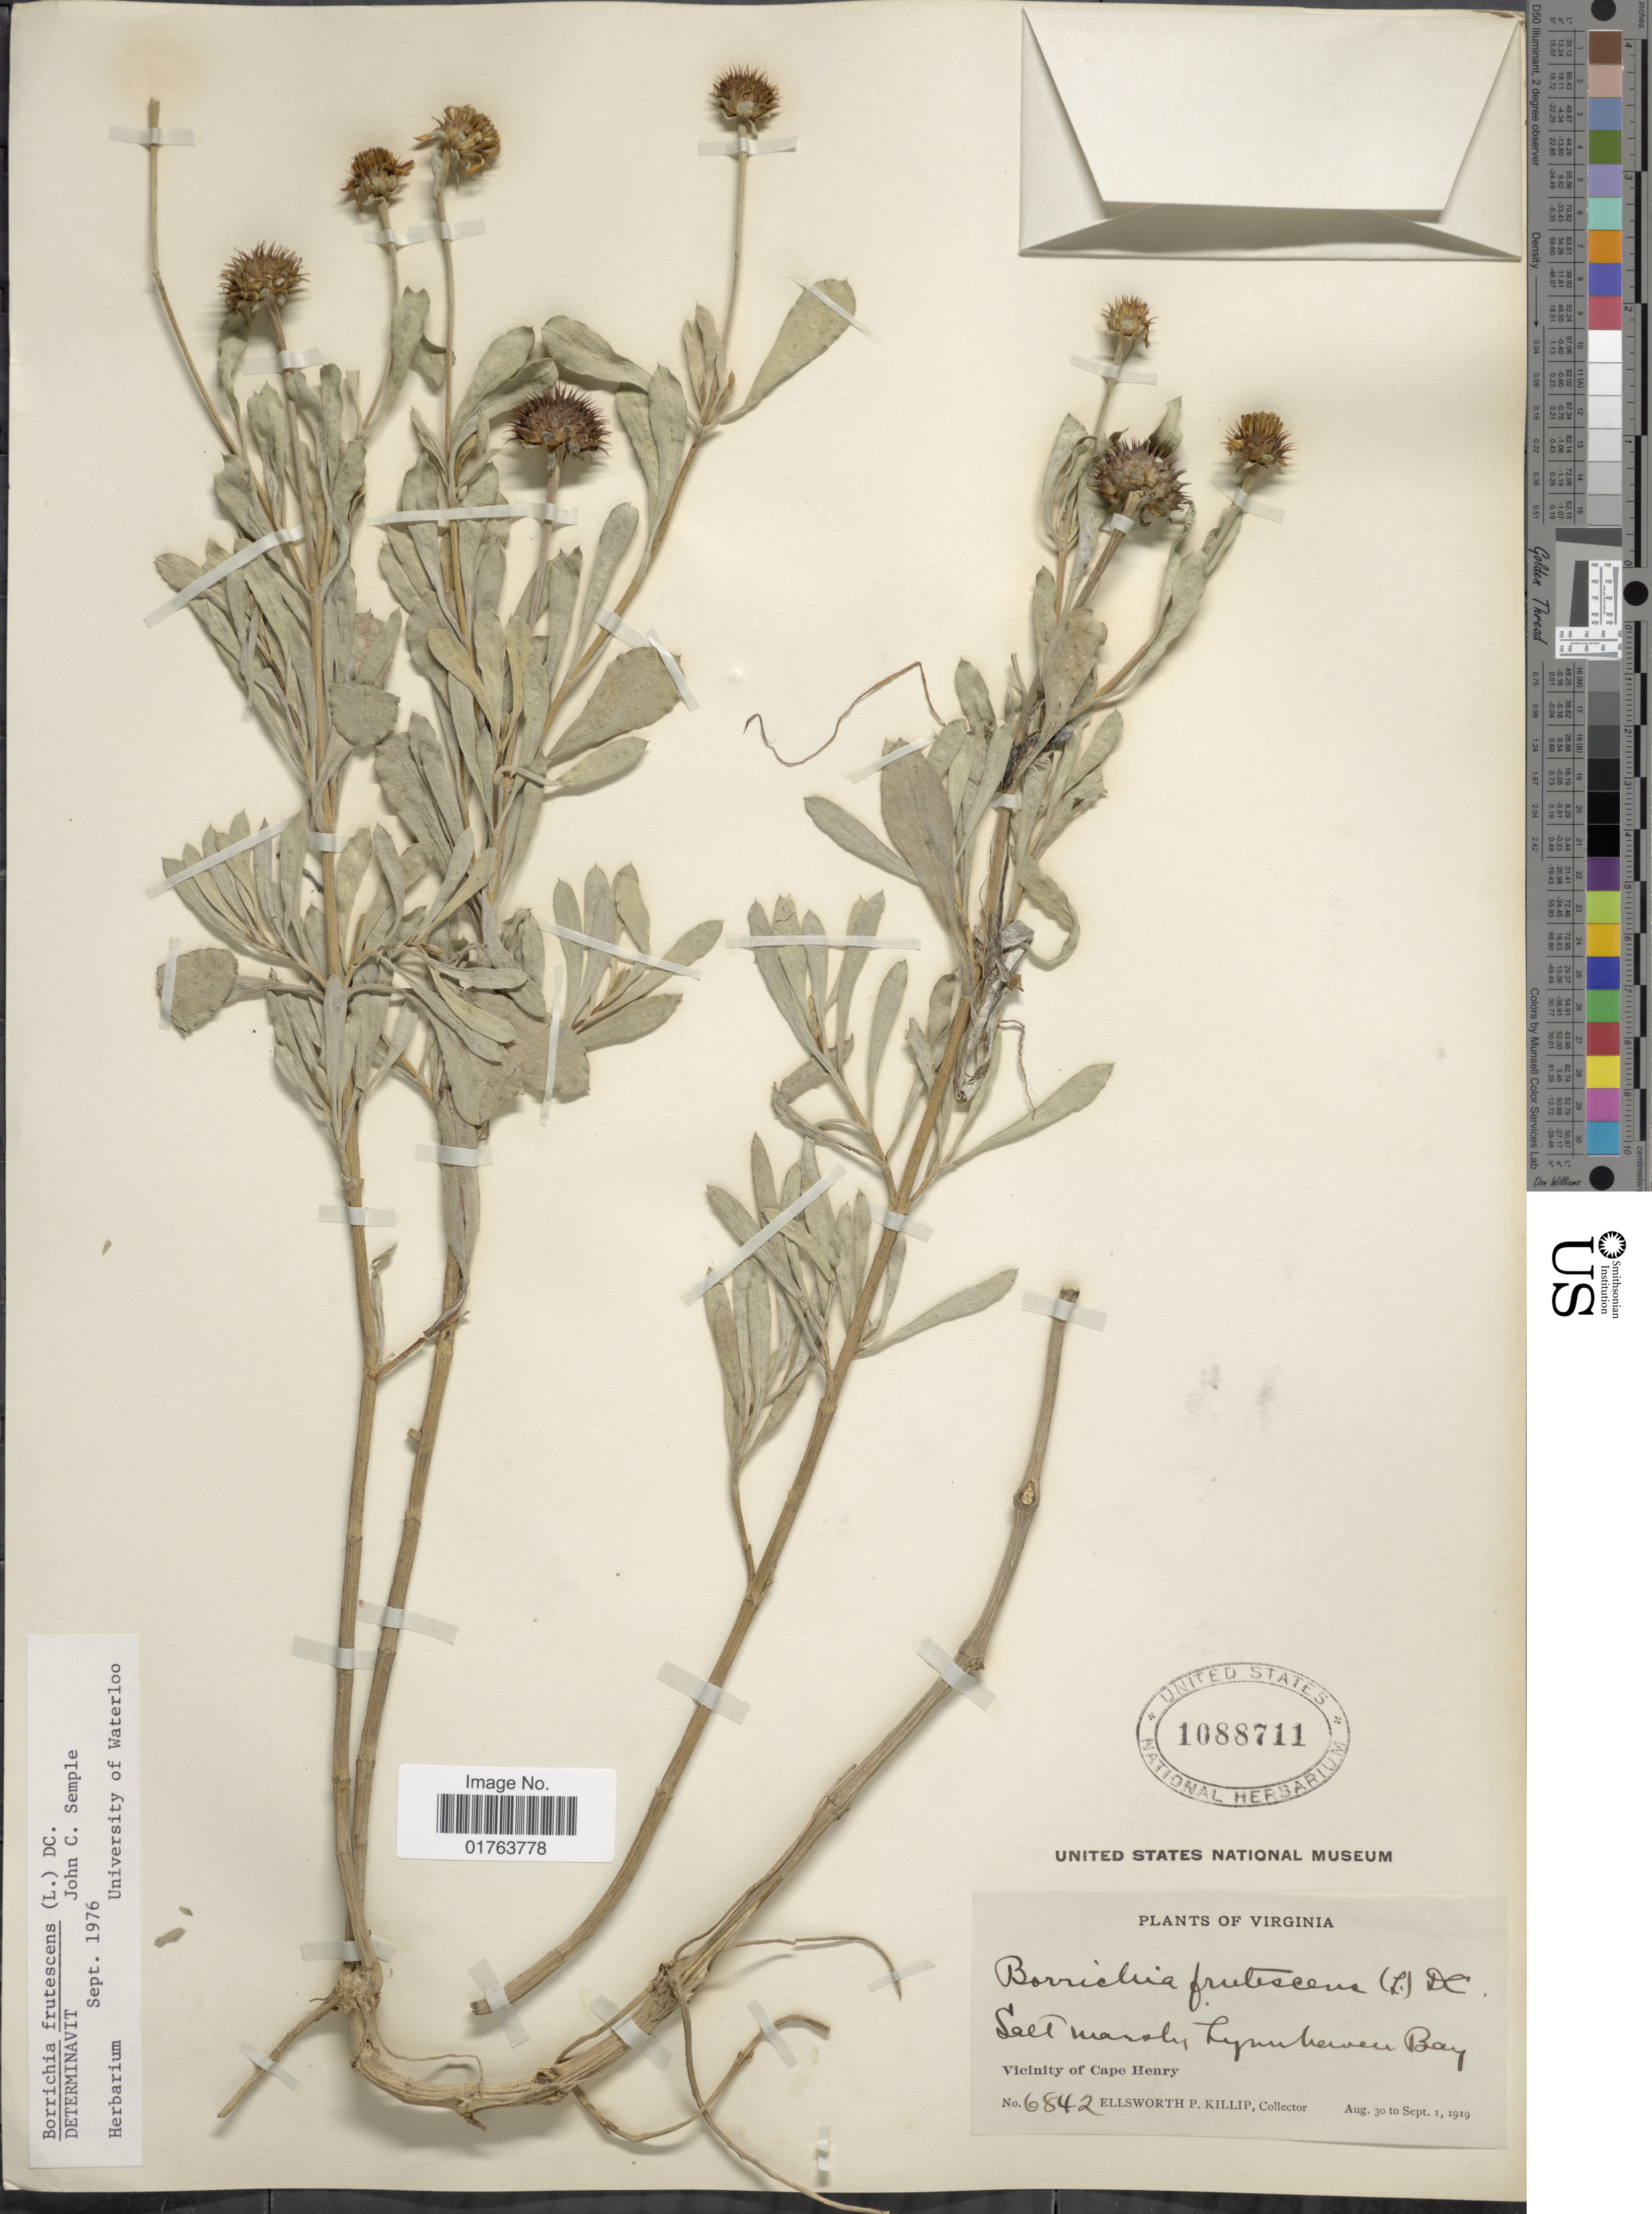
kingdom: Plantae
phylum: Tracheophyta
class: Magnoliopsida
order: Asterales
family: Asteraceae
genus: Borrichia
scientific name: Borrichia frutescens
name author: (L.) DC.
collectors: E. P. Killip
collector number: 6842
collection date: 1919-08-30/1919-09-01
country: United States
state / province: Virginia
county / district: City of Virginia Beach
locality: Salt marshy Lynnhaven Bay, Vicinity of Cape Henry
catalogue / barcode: US 1088711